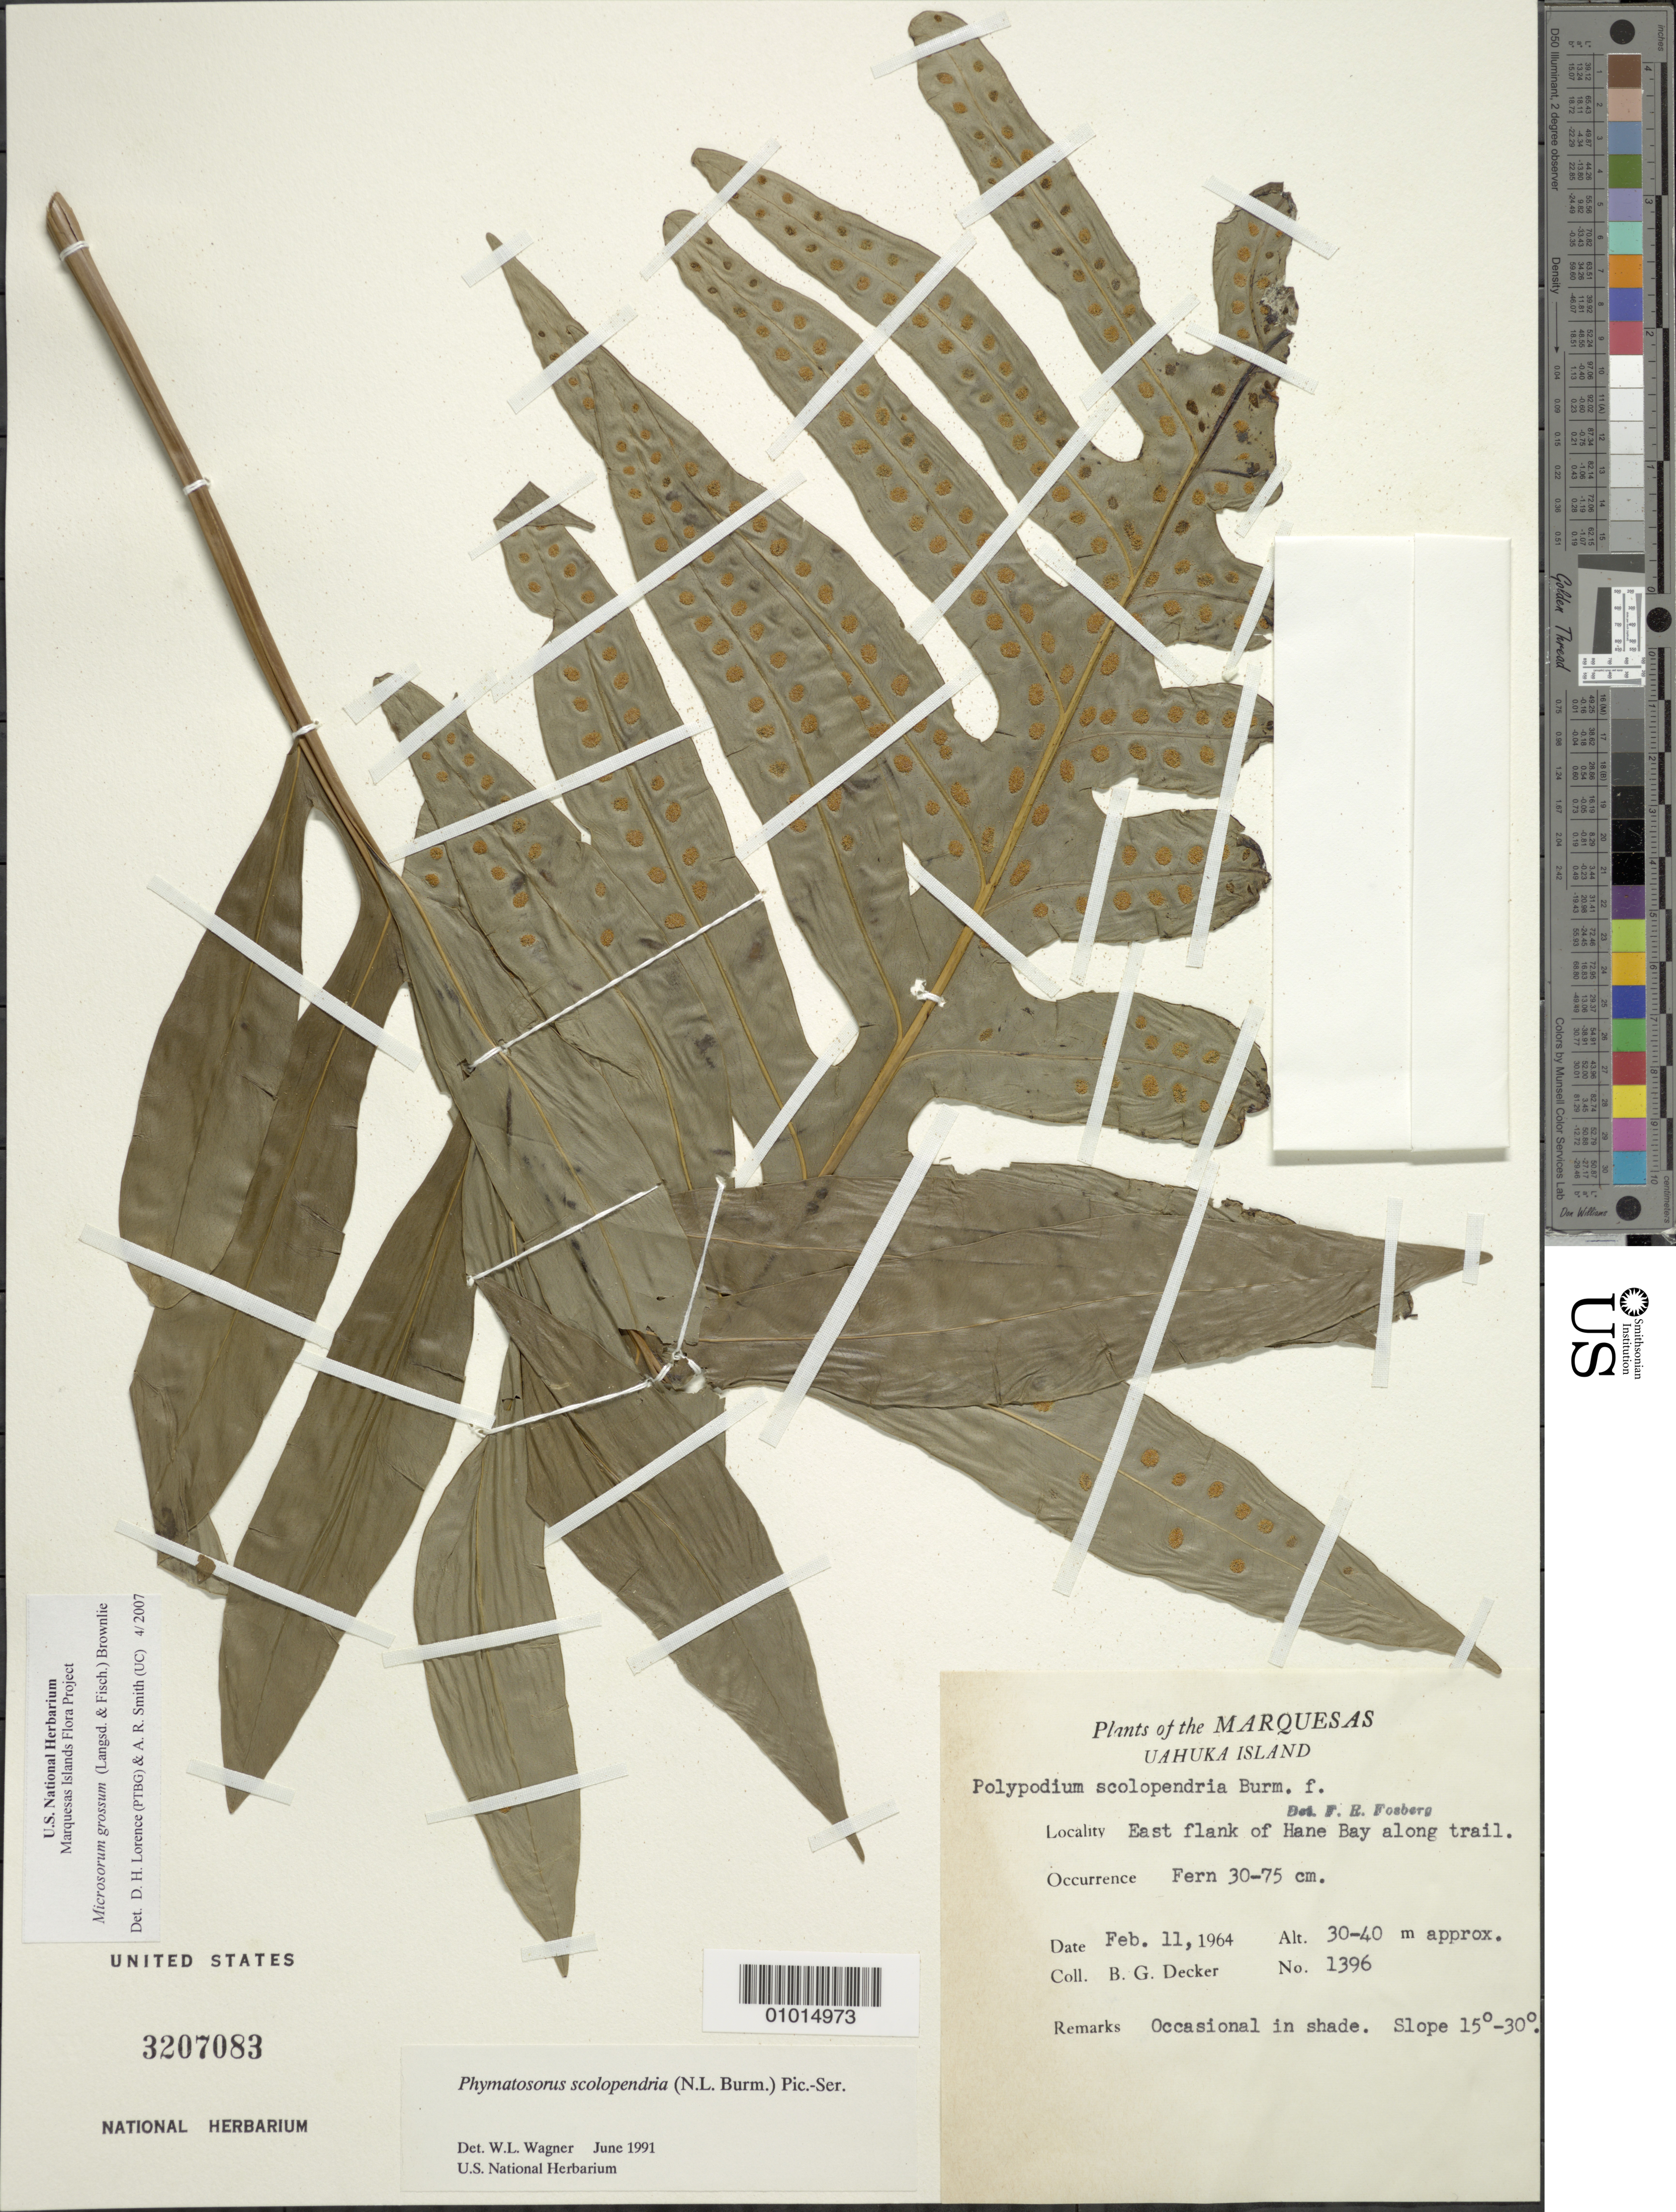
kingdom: Plantae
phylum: Tracheophyta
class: Polypodiopsida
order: Polypodiales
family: Polypodiaceae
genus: Microsorum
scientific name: Microsorum grossum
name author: (Langsd. & Fisch.) S.B. Andrews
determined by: Lorence, David H., (PTBG), National Tropical Botanical Garden (UNITED STATES)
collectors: B. G. Decker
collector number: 1396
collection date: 1964-02-11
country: French Polynesia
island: Ua Huka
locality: E flank of Hane Bay along trail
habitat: Occasional in shade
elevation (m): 30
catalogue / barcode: US 3207083